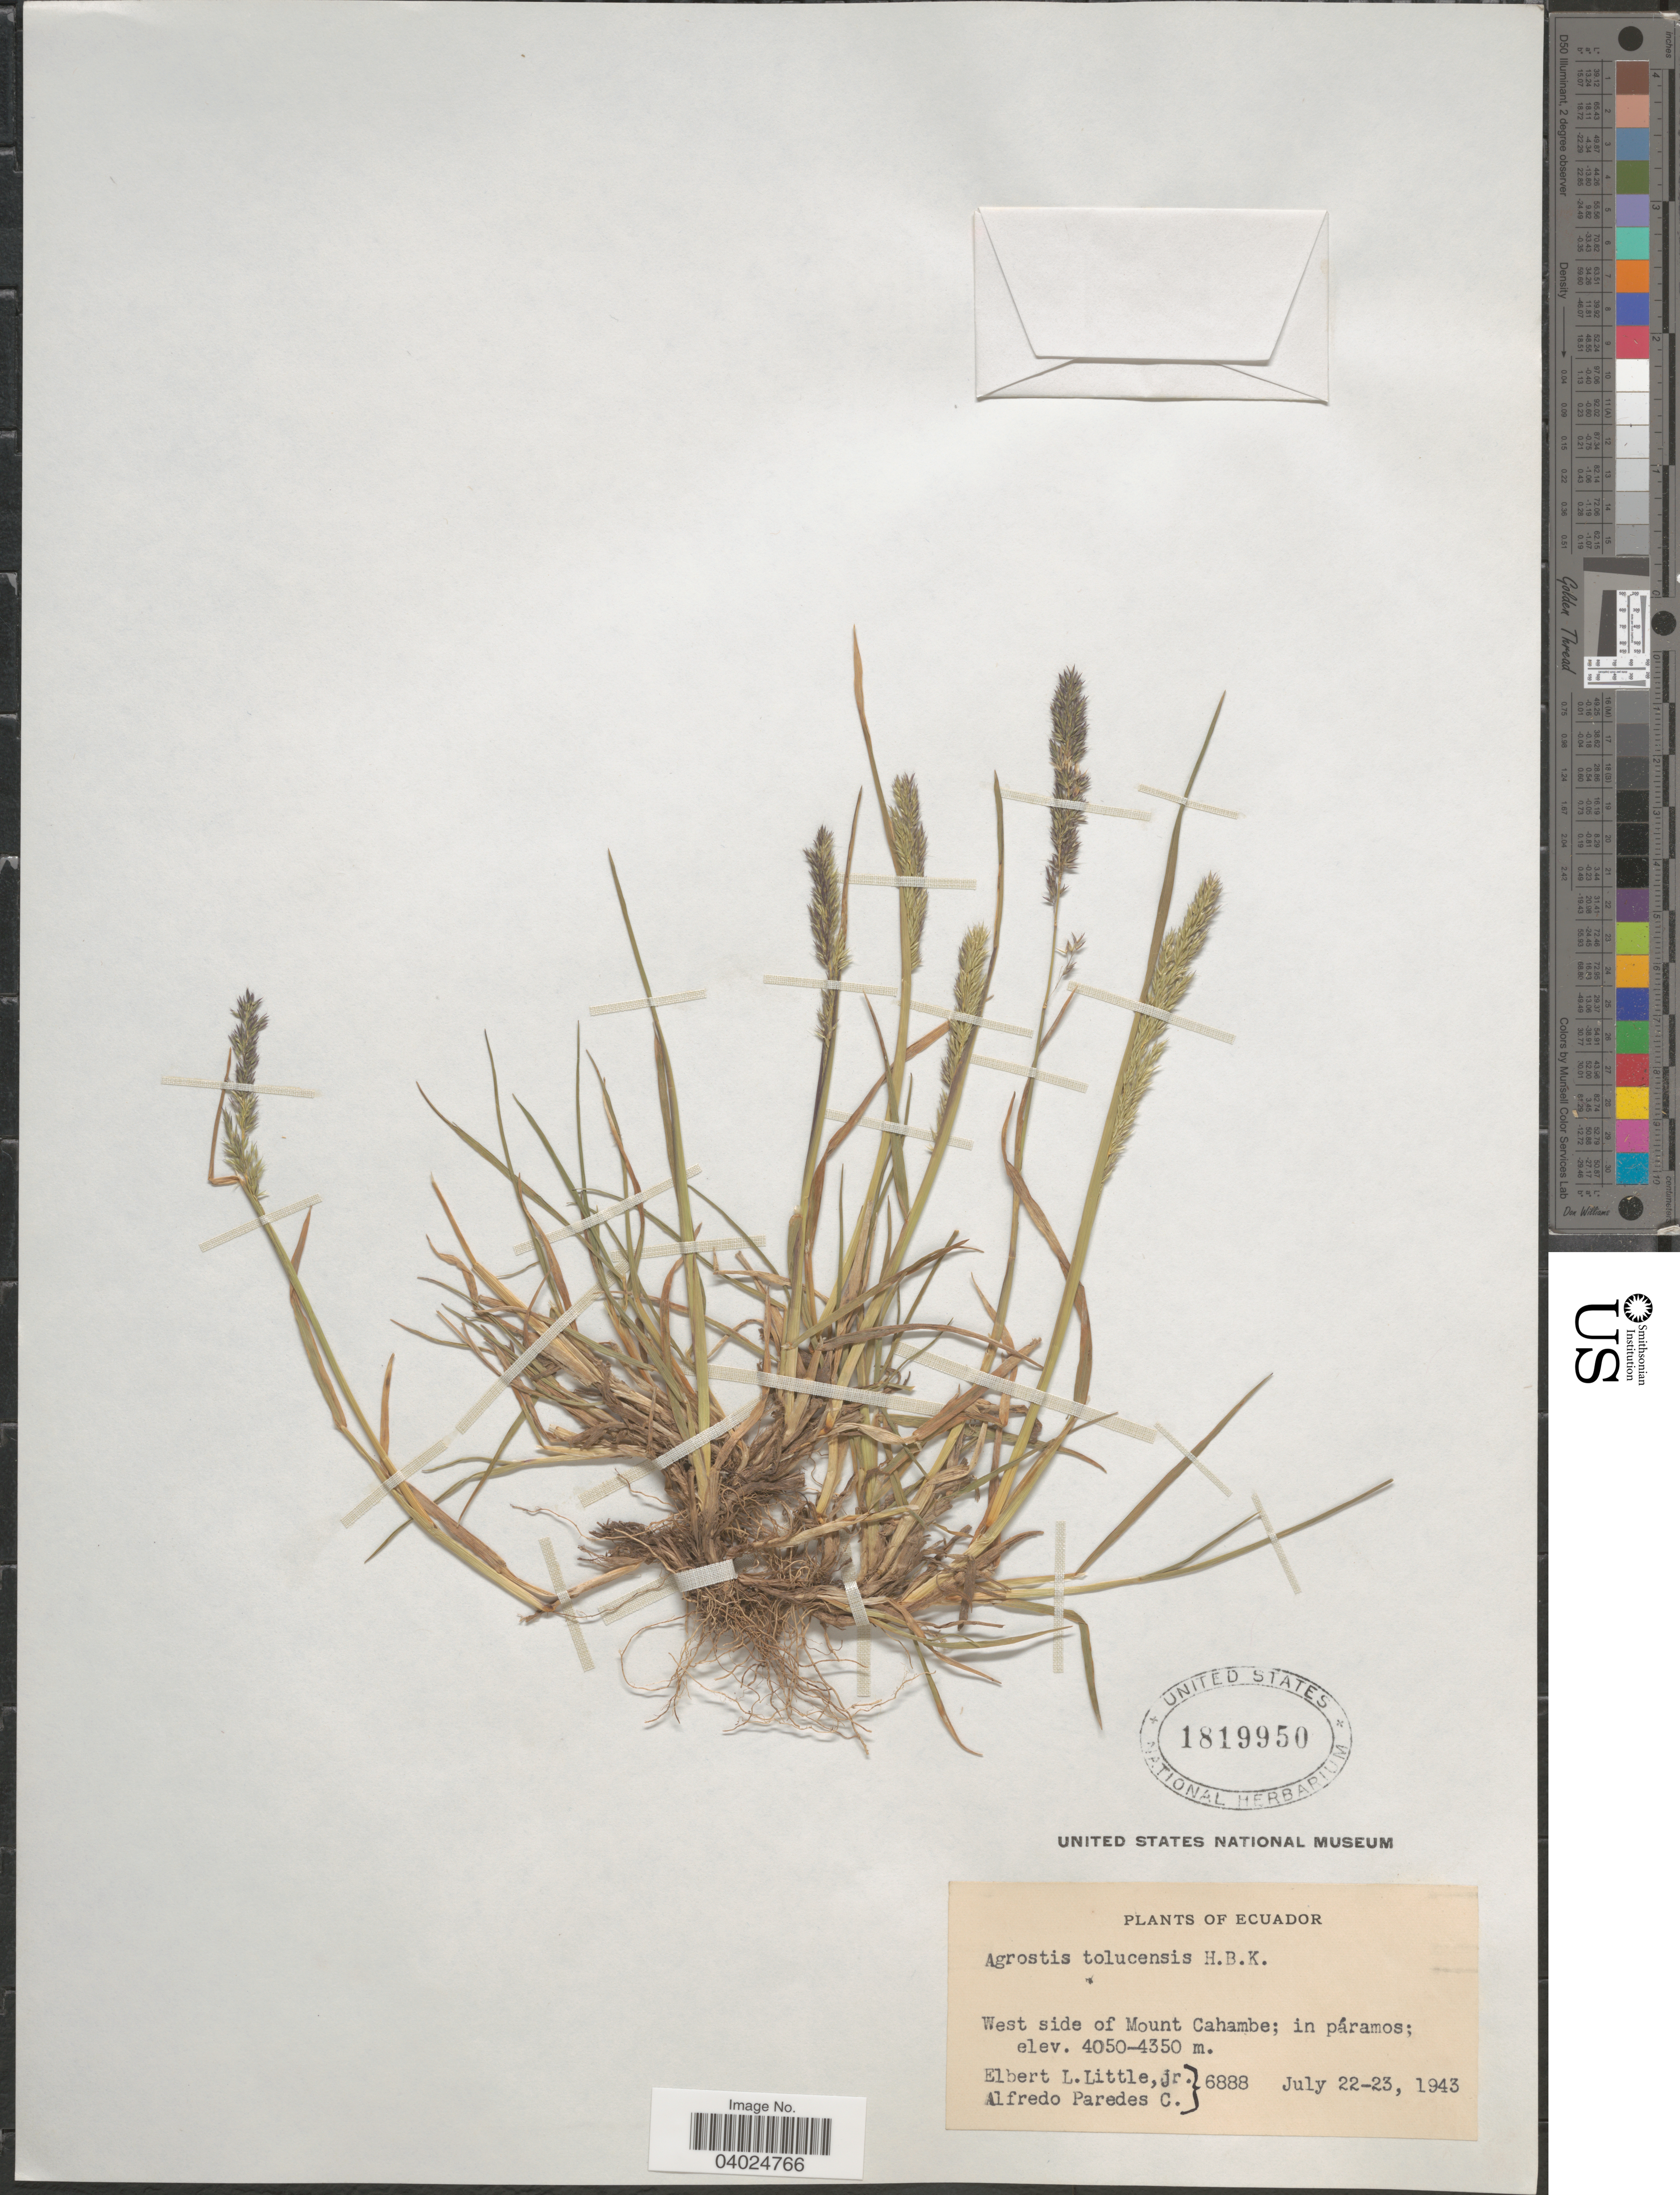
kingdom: Plantae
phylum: Tracheophyta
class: Liliopsida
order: Poales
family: Poaceae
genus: Agrostis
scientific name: Agrostis tolucensis Kunth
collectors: E. L. Little & A. Paredes C.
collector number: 6888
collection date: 1943-07-22/1943-07-23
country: Ecuador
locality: West side of Mount Cahambe; in páramos.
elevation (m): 4050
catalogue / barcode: US 1819950